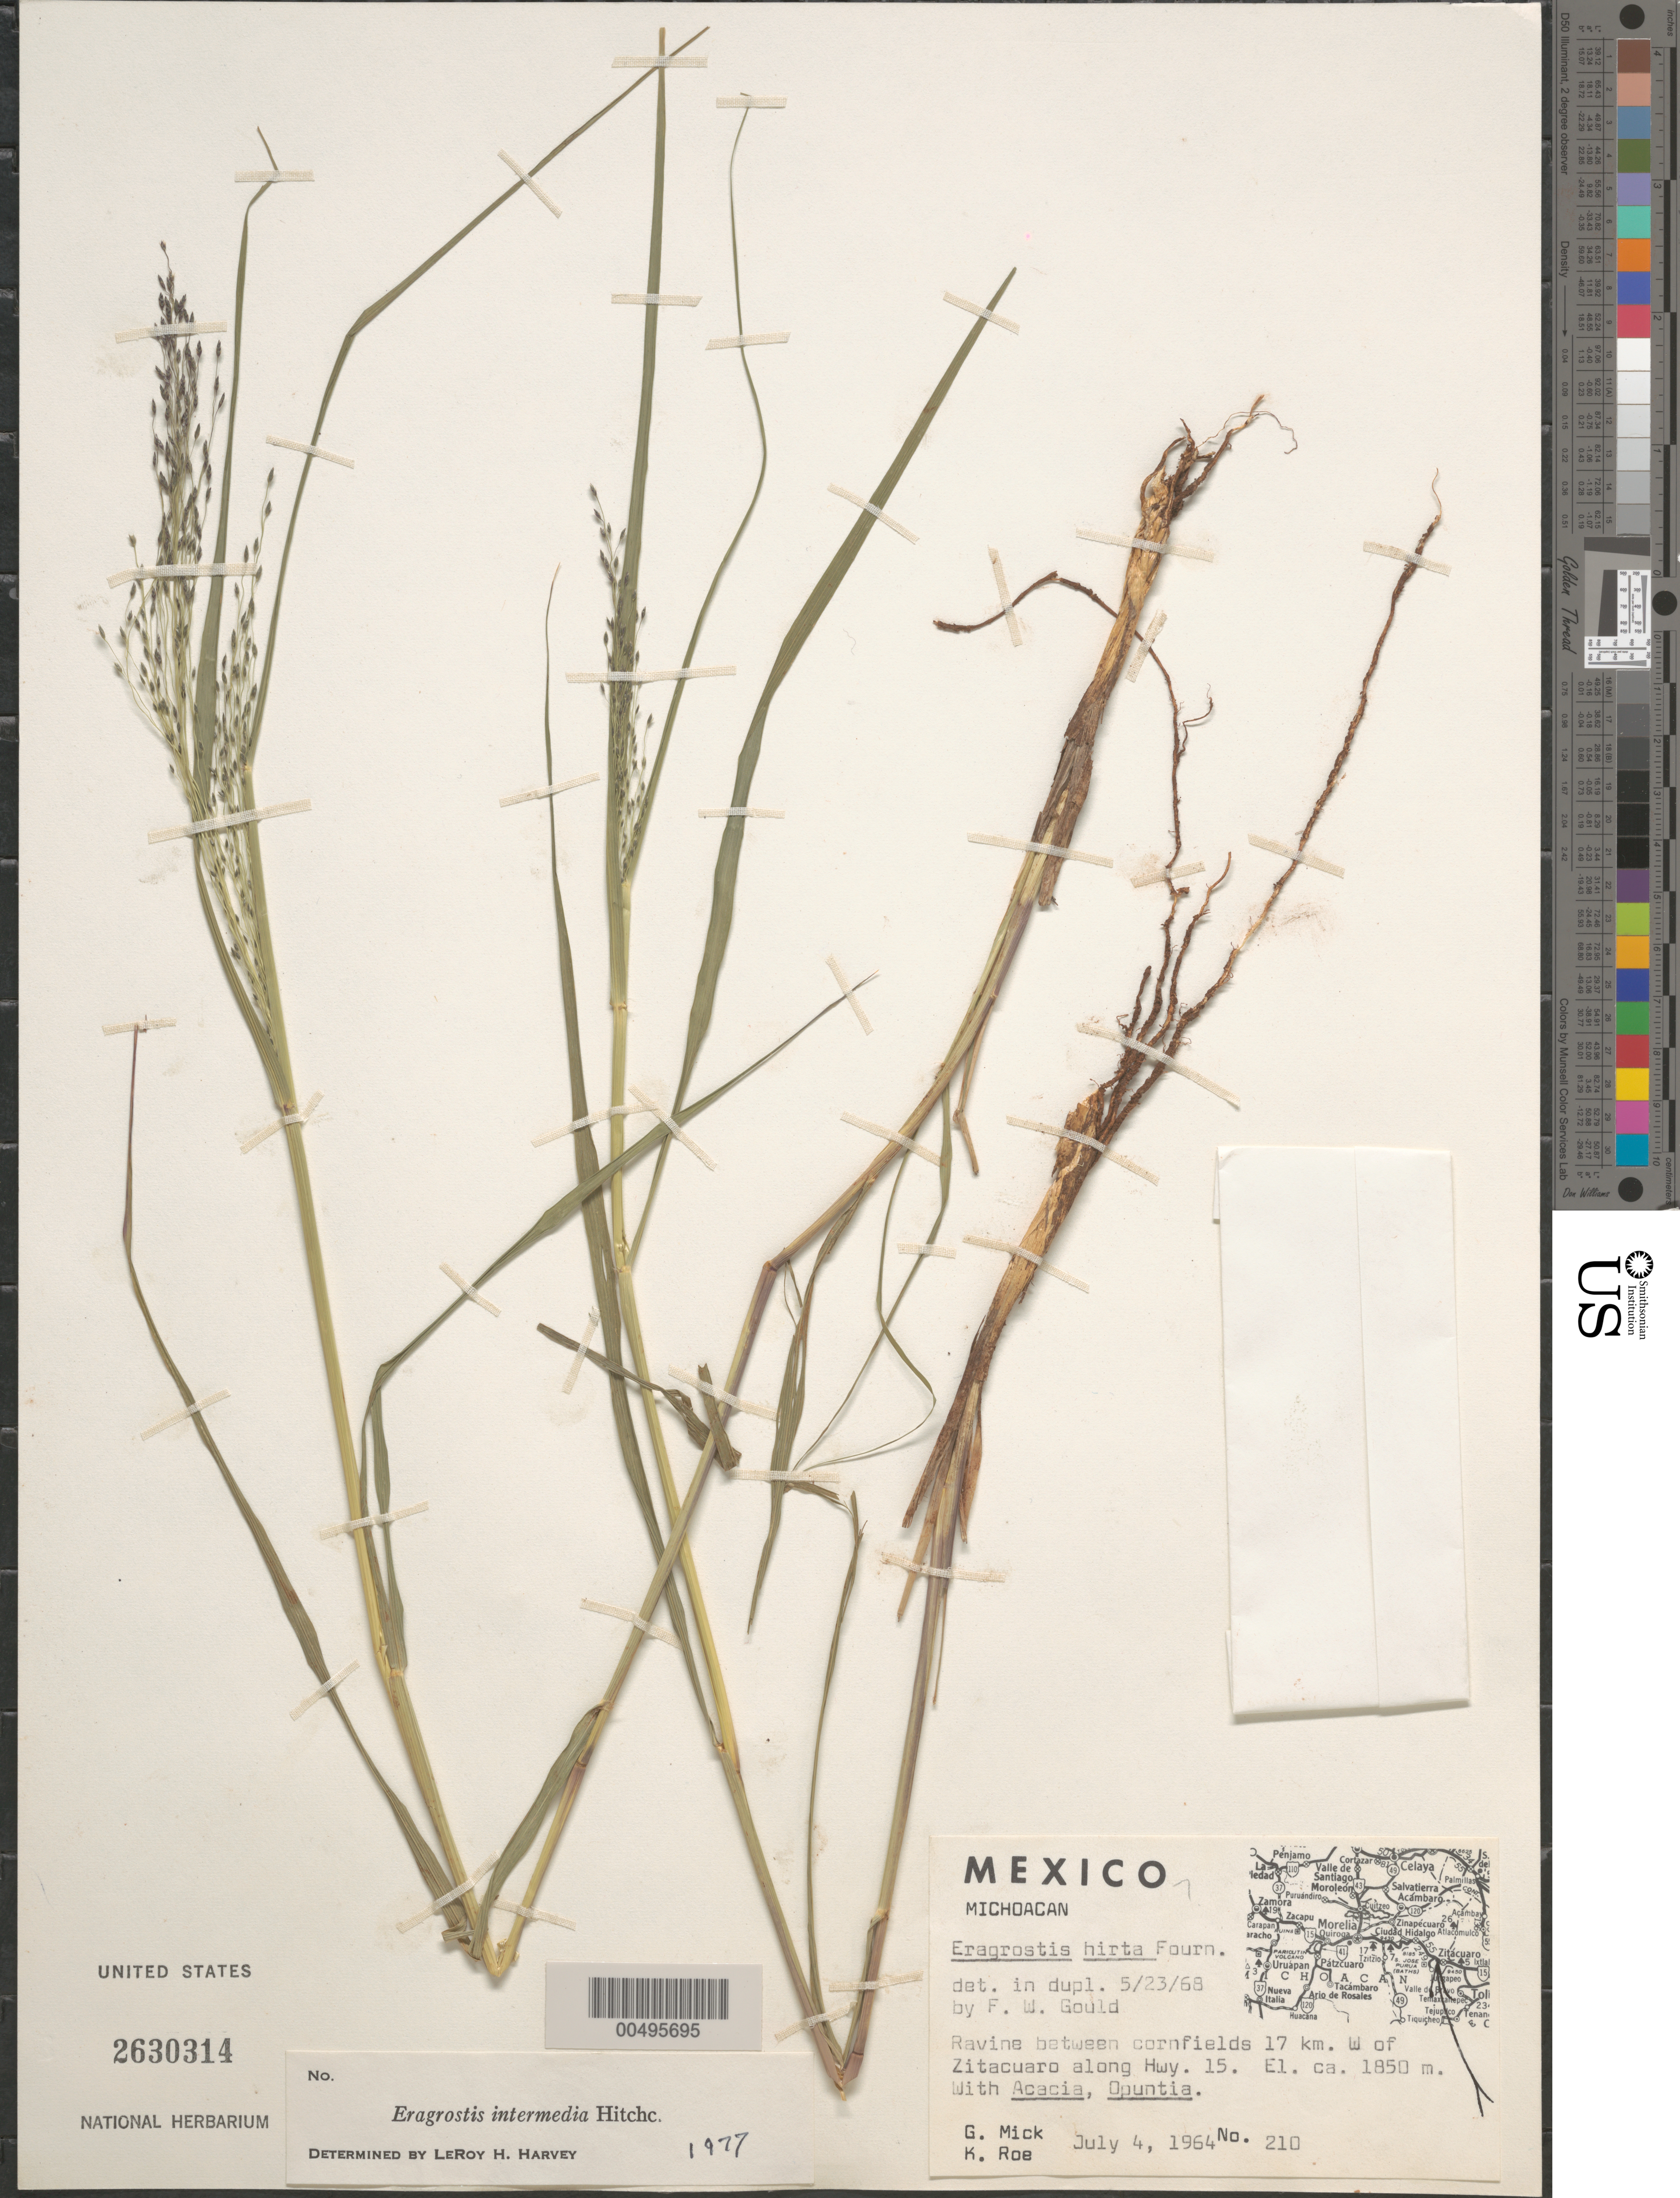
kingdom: Plantae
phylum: Tracheophyta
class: Liliopsida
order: Poales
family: Poaceae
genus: Eragrostis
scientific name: Eragrostis intermedia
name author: Hitchc.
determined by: Harvey, L. H.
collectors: G. Mick & K. E. Roe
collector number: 210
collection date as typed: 4 Jul 1964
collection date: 1964-07-04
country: Mexico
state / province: Michoacán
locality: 17 km W of Zitacuaro along hwy 15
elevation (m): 1850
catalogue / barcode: US 2630314